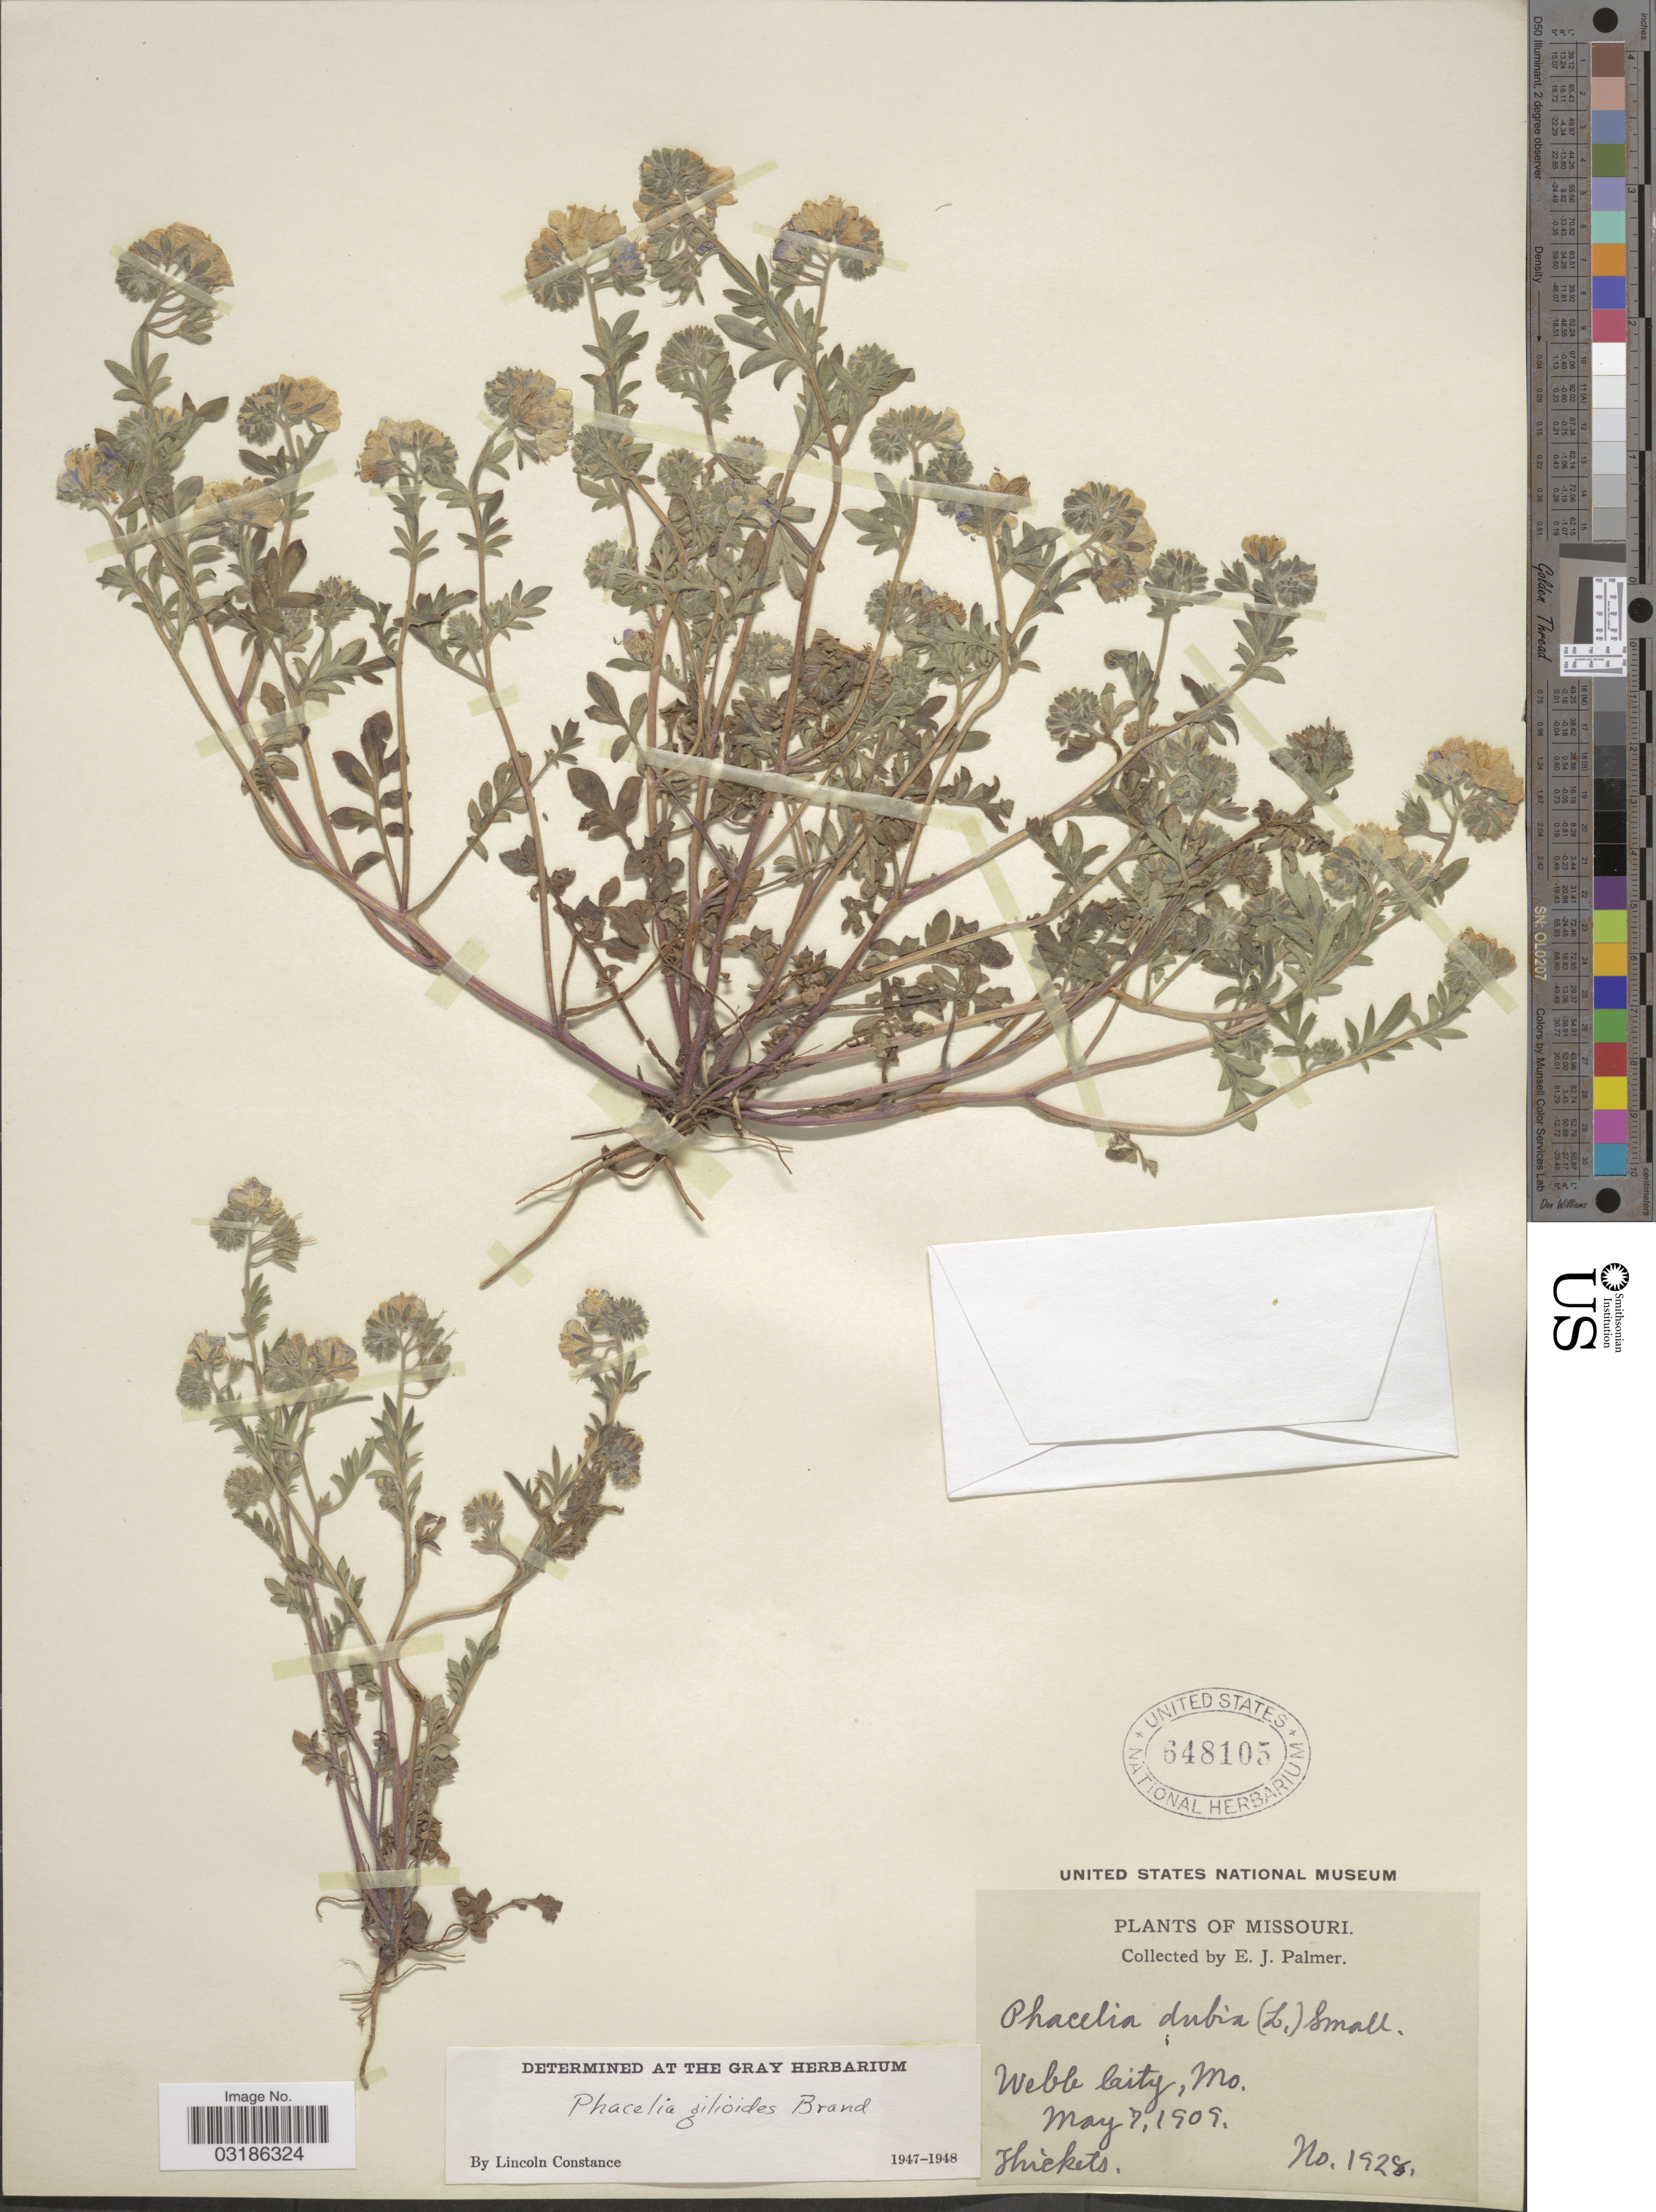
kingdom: Plantae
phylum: Tracheophyta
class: Magnoliopsida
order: Boraginales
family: Hydrophyllaceae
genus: Phacelia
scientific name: Phacelia gilioides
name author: Brand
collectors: E. J. Palmer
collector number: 1928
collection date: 1909-05-07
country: United States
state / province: Missouri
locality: Weble City, Mo.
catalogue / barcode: US 648105